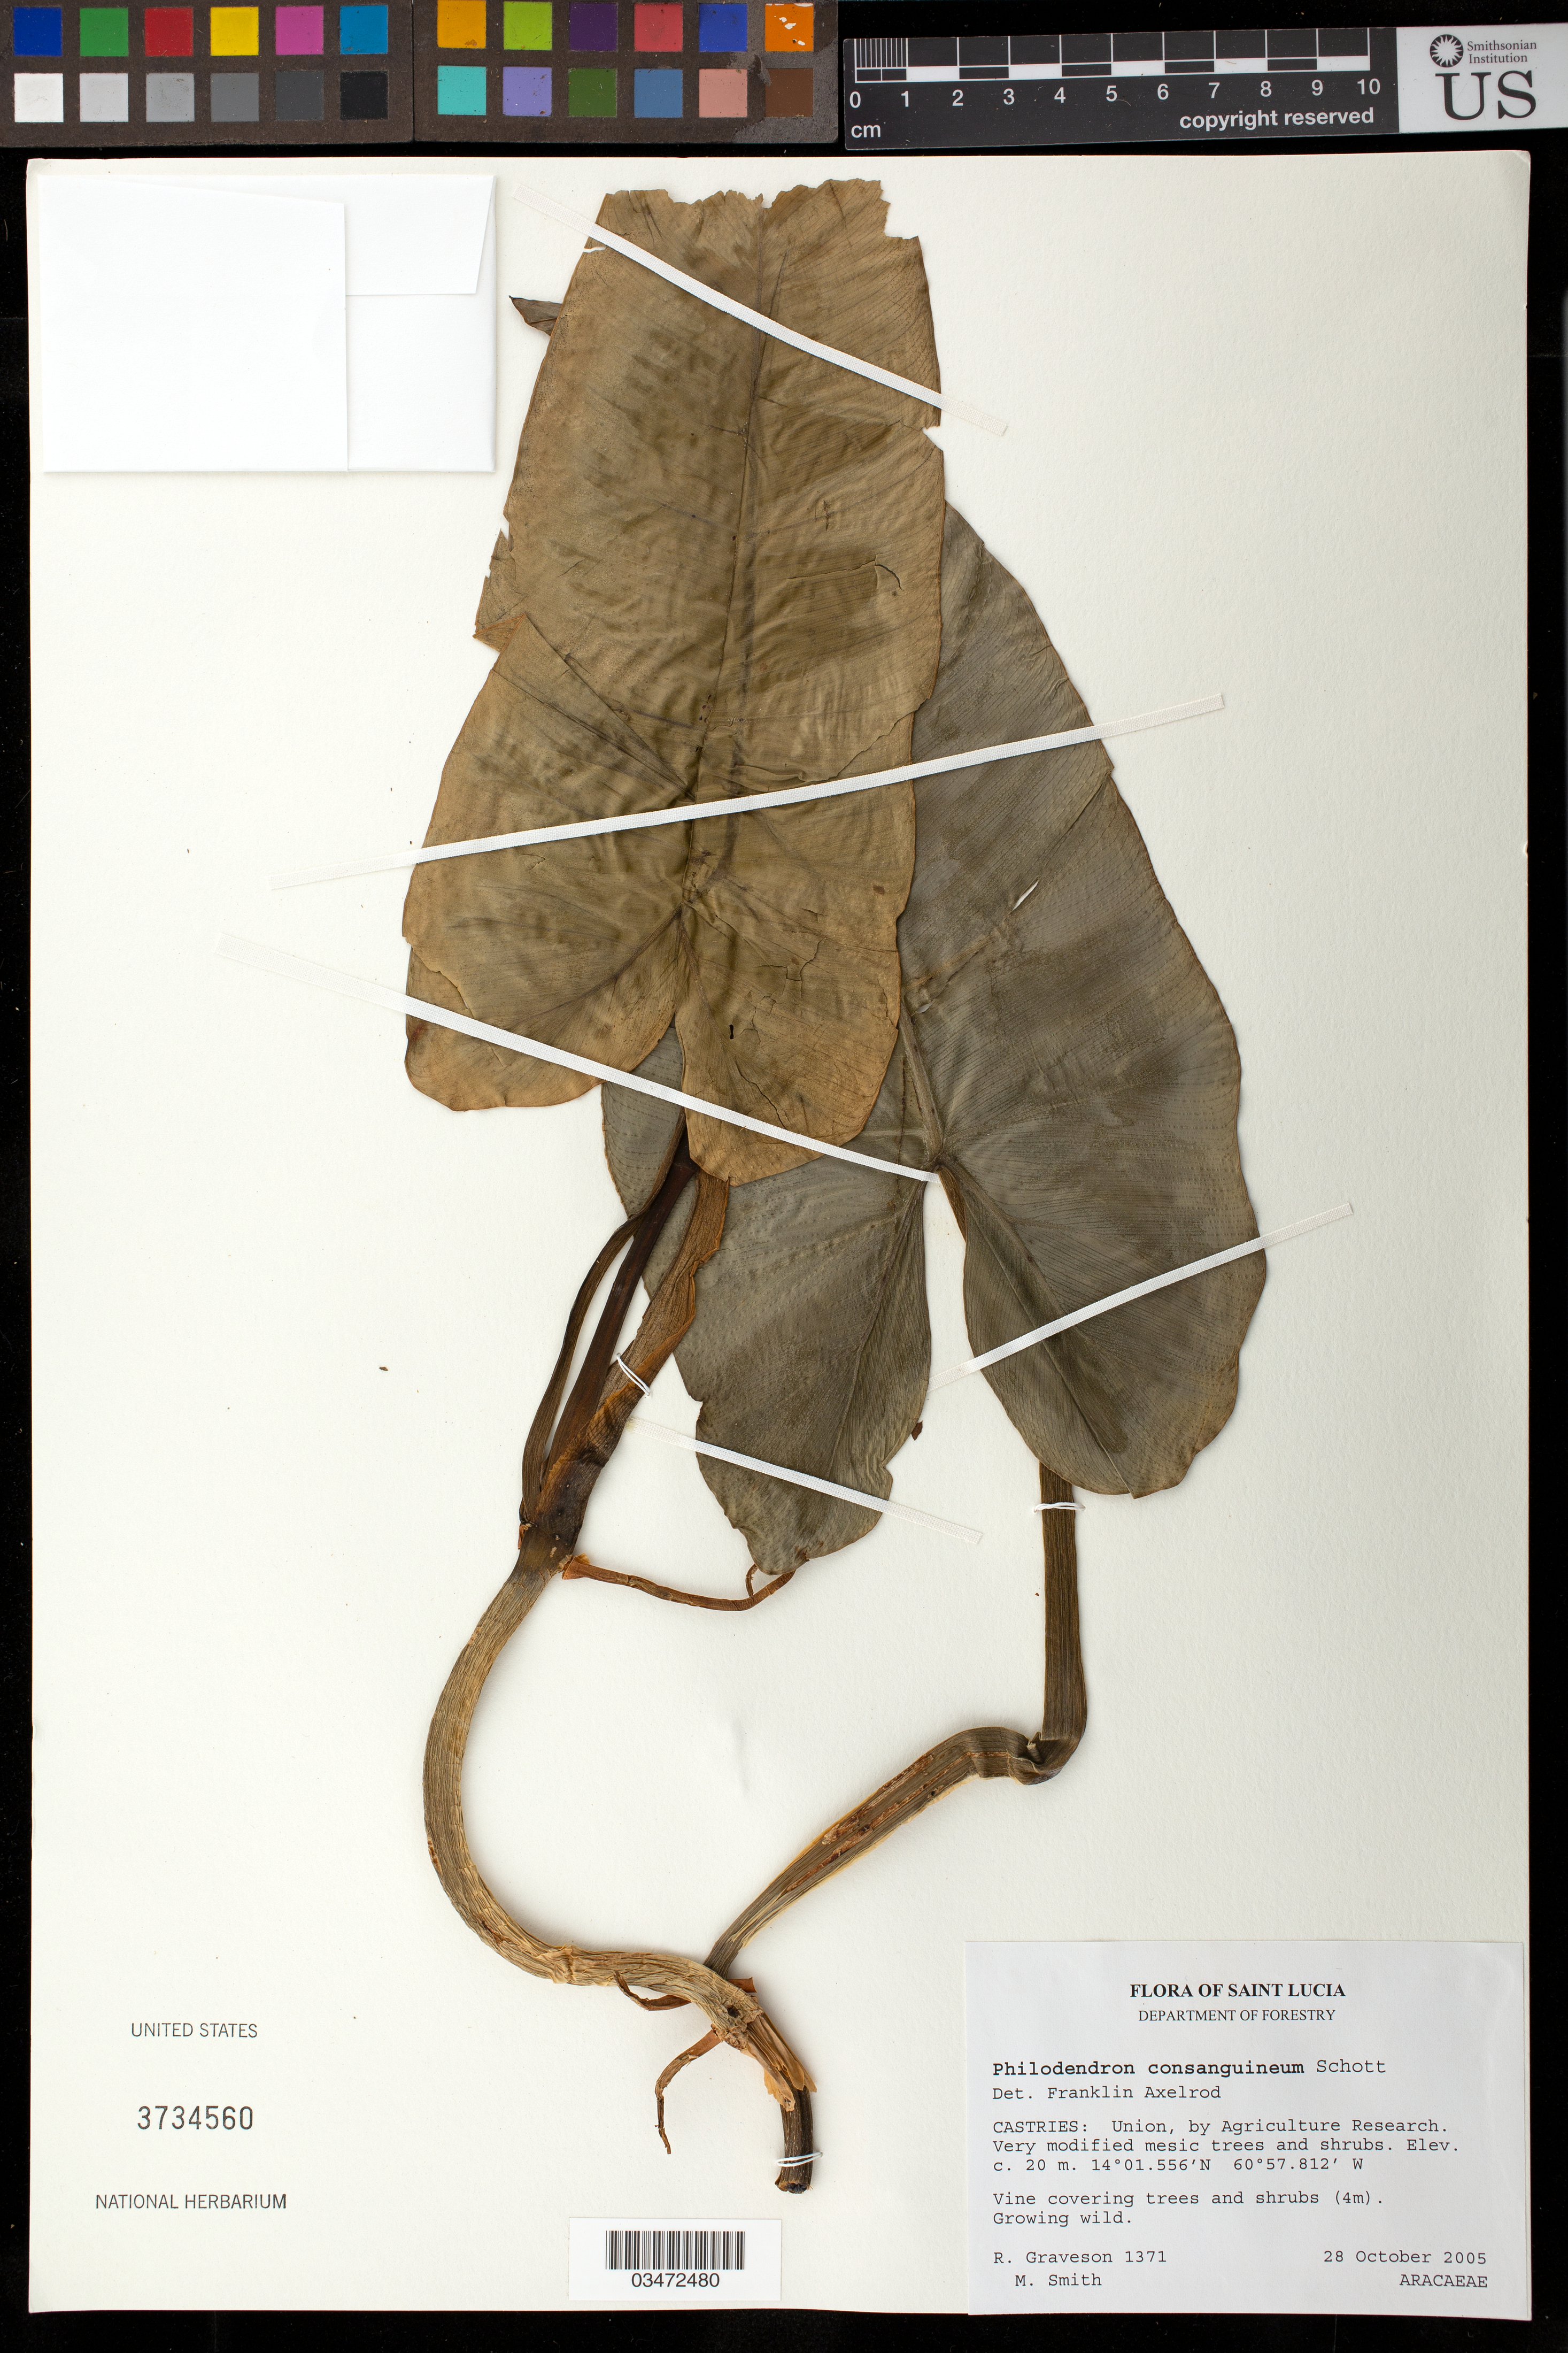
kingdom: Plantae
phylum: Tracheophyta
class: Liliopsida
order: Alismatales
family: Araceae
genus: Philodendron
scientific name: Philodendron consanguineum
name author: Schott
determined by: Axelrod, F. S.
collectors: R. Graveson & M. Smith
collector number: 1371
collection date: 2005-10-28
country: St. Lucia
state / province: Castries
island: St. Lucia I.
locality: Union, by Agriculture Research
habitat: Very modified mesic trees and shrubs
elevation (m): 20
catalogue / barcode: US 3734560